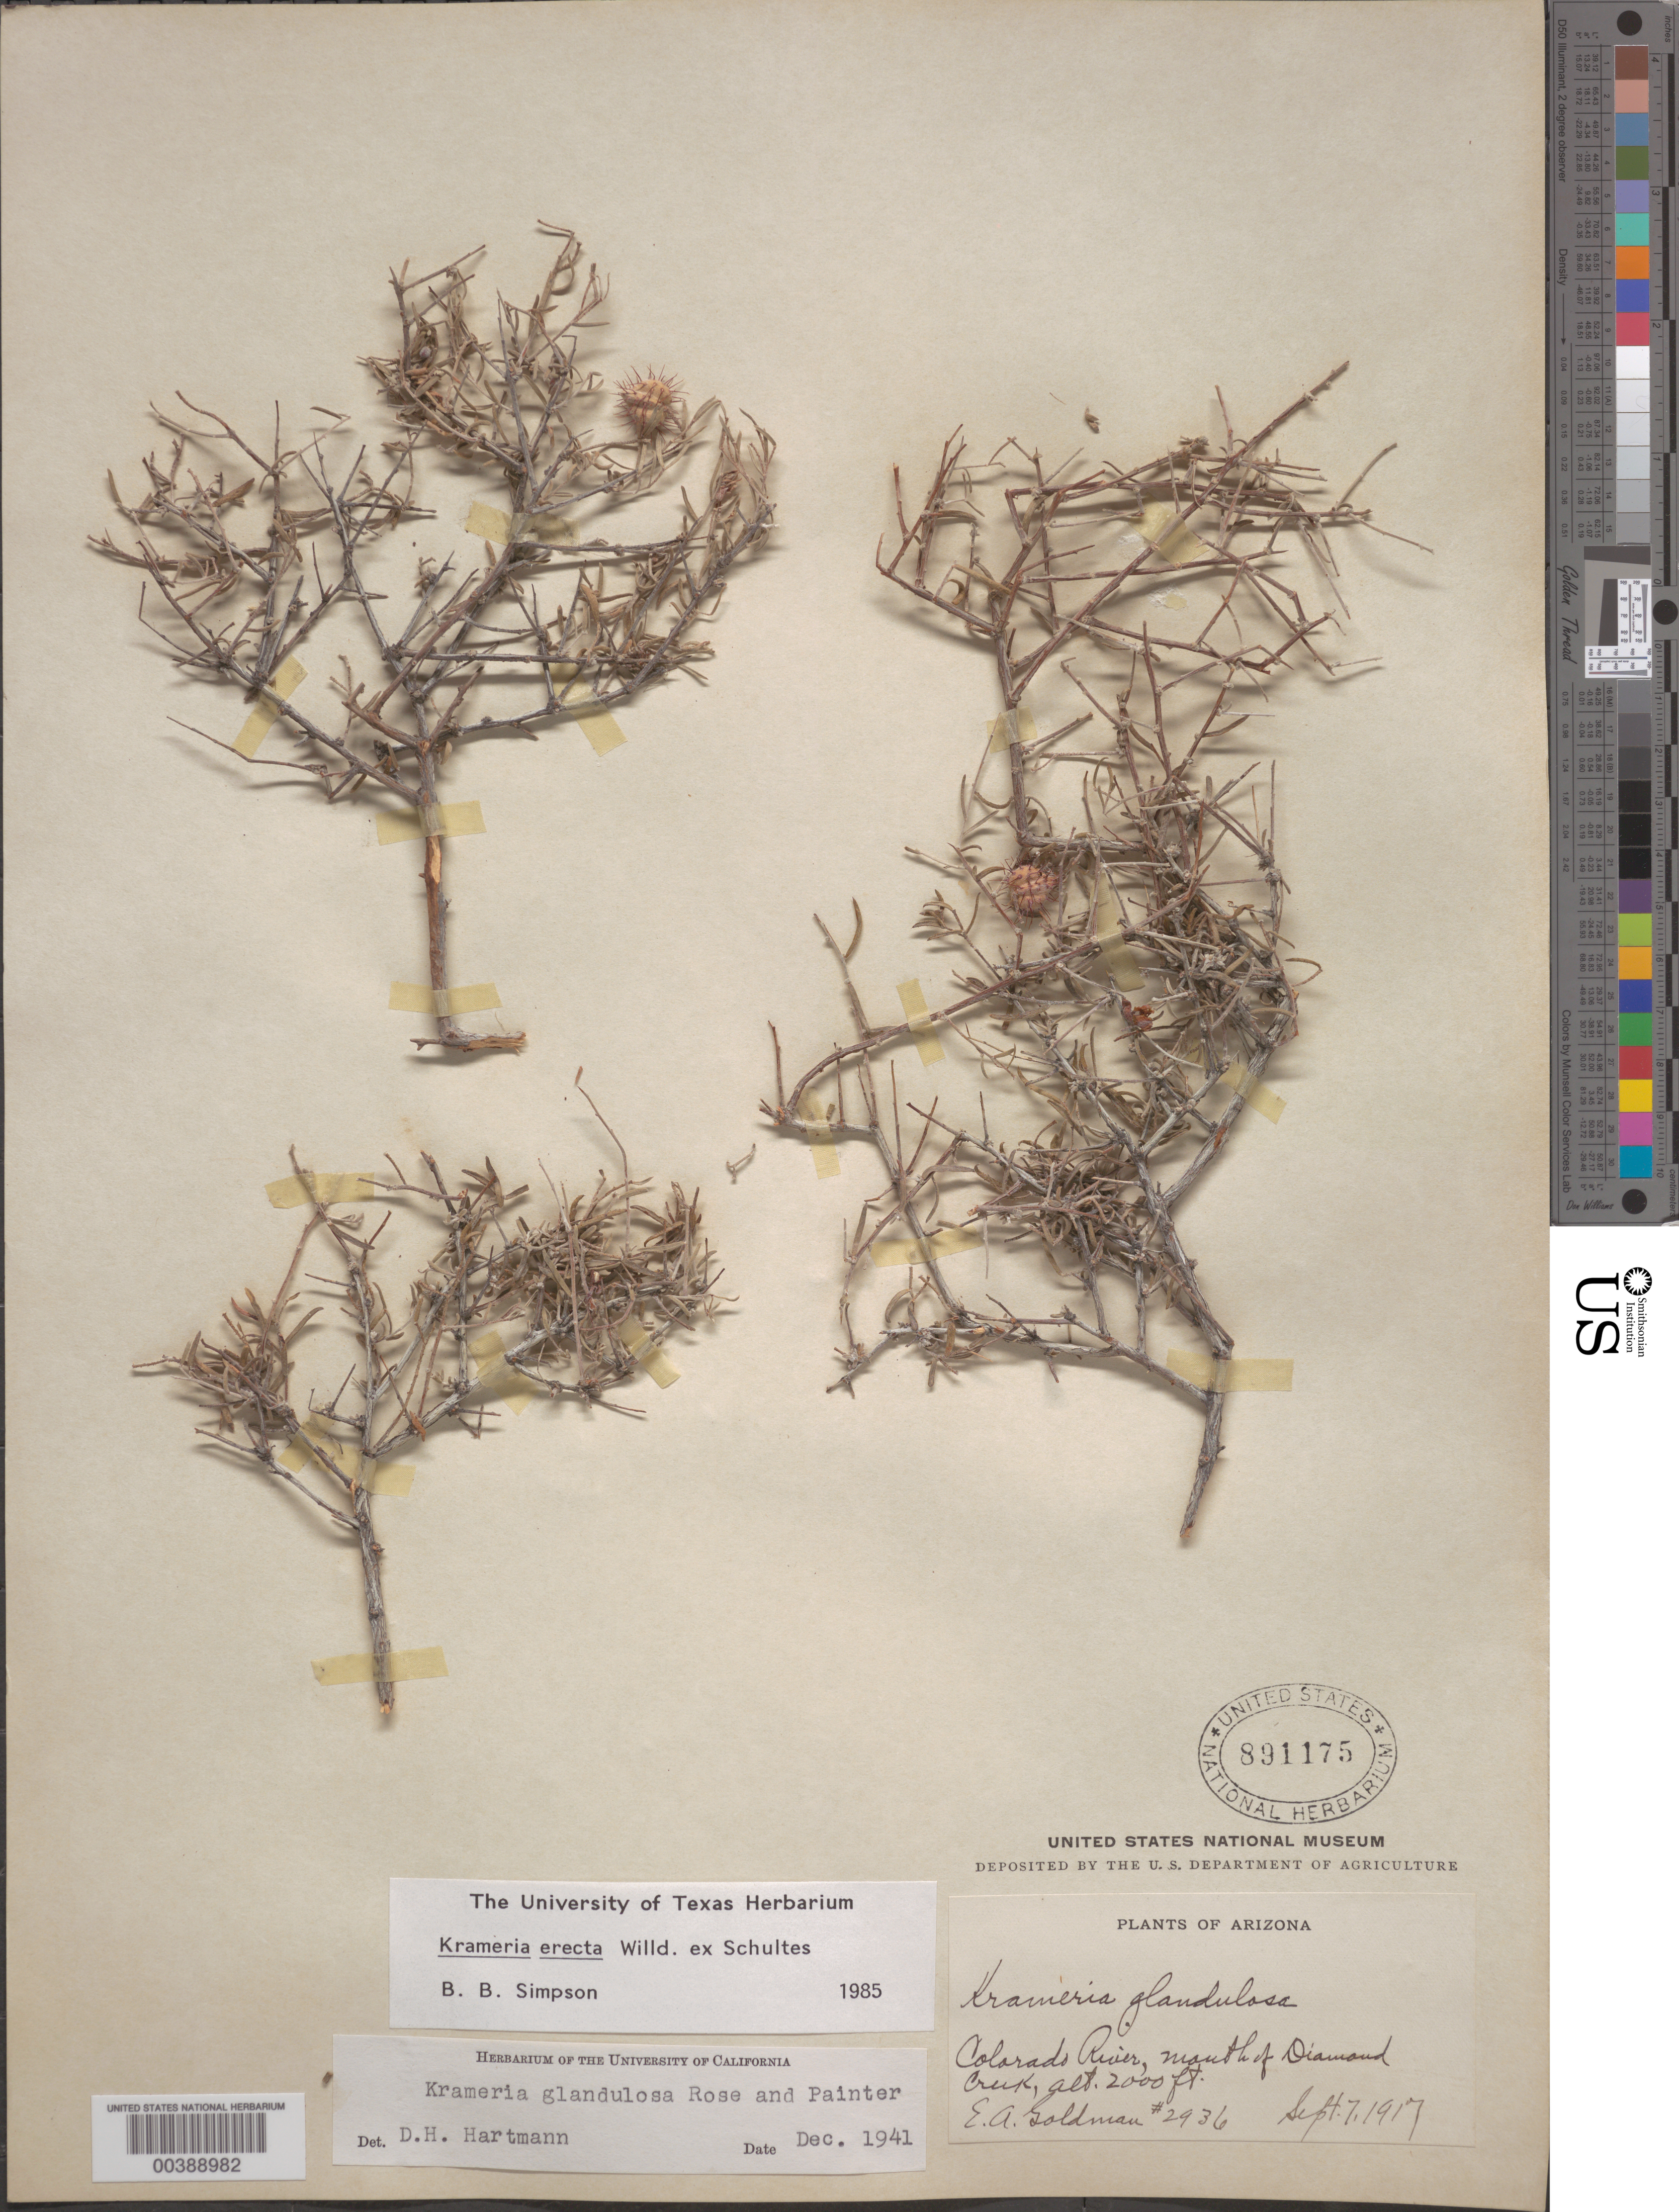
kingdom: Plantae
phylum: Tracheophyta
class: Magnoliopsida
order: Zygophyllales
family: Krameriaceae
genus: Krameria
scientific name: Krameria glandulosa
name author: Rose & J.H. Painter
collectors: E. A. Goldman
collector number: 2936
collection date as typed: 07 Sep 1917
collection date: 1917-09-07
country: United States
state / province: Arizona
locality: Colorado river, mouth of diamond creek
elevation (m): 610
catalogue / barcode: US 891175